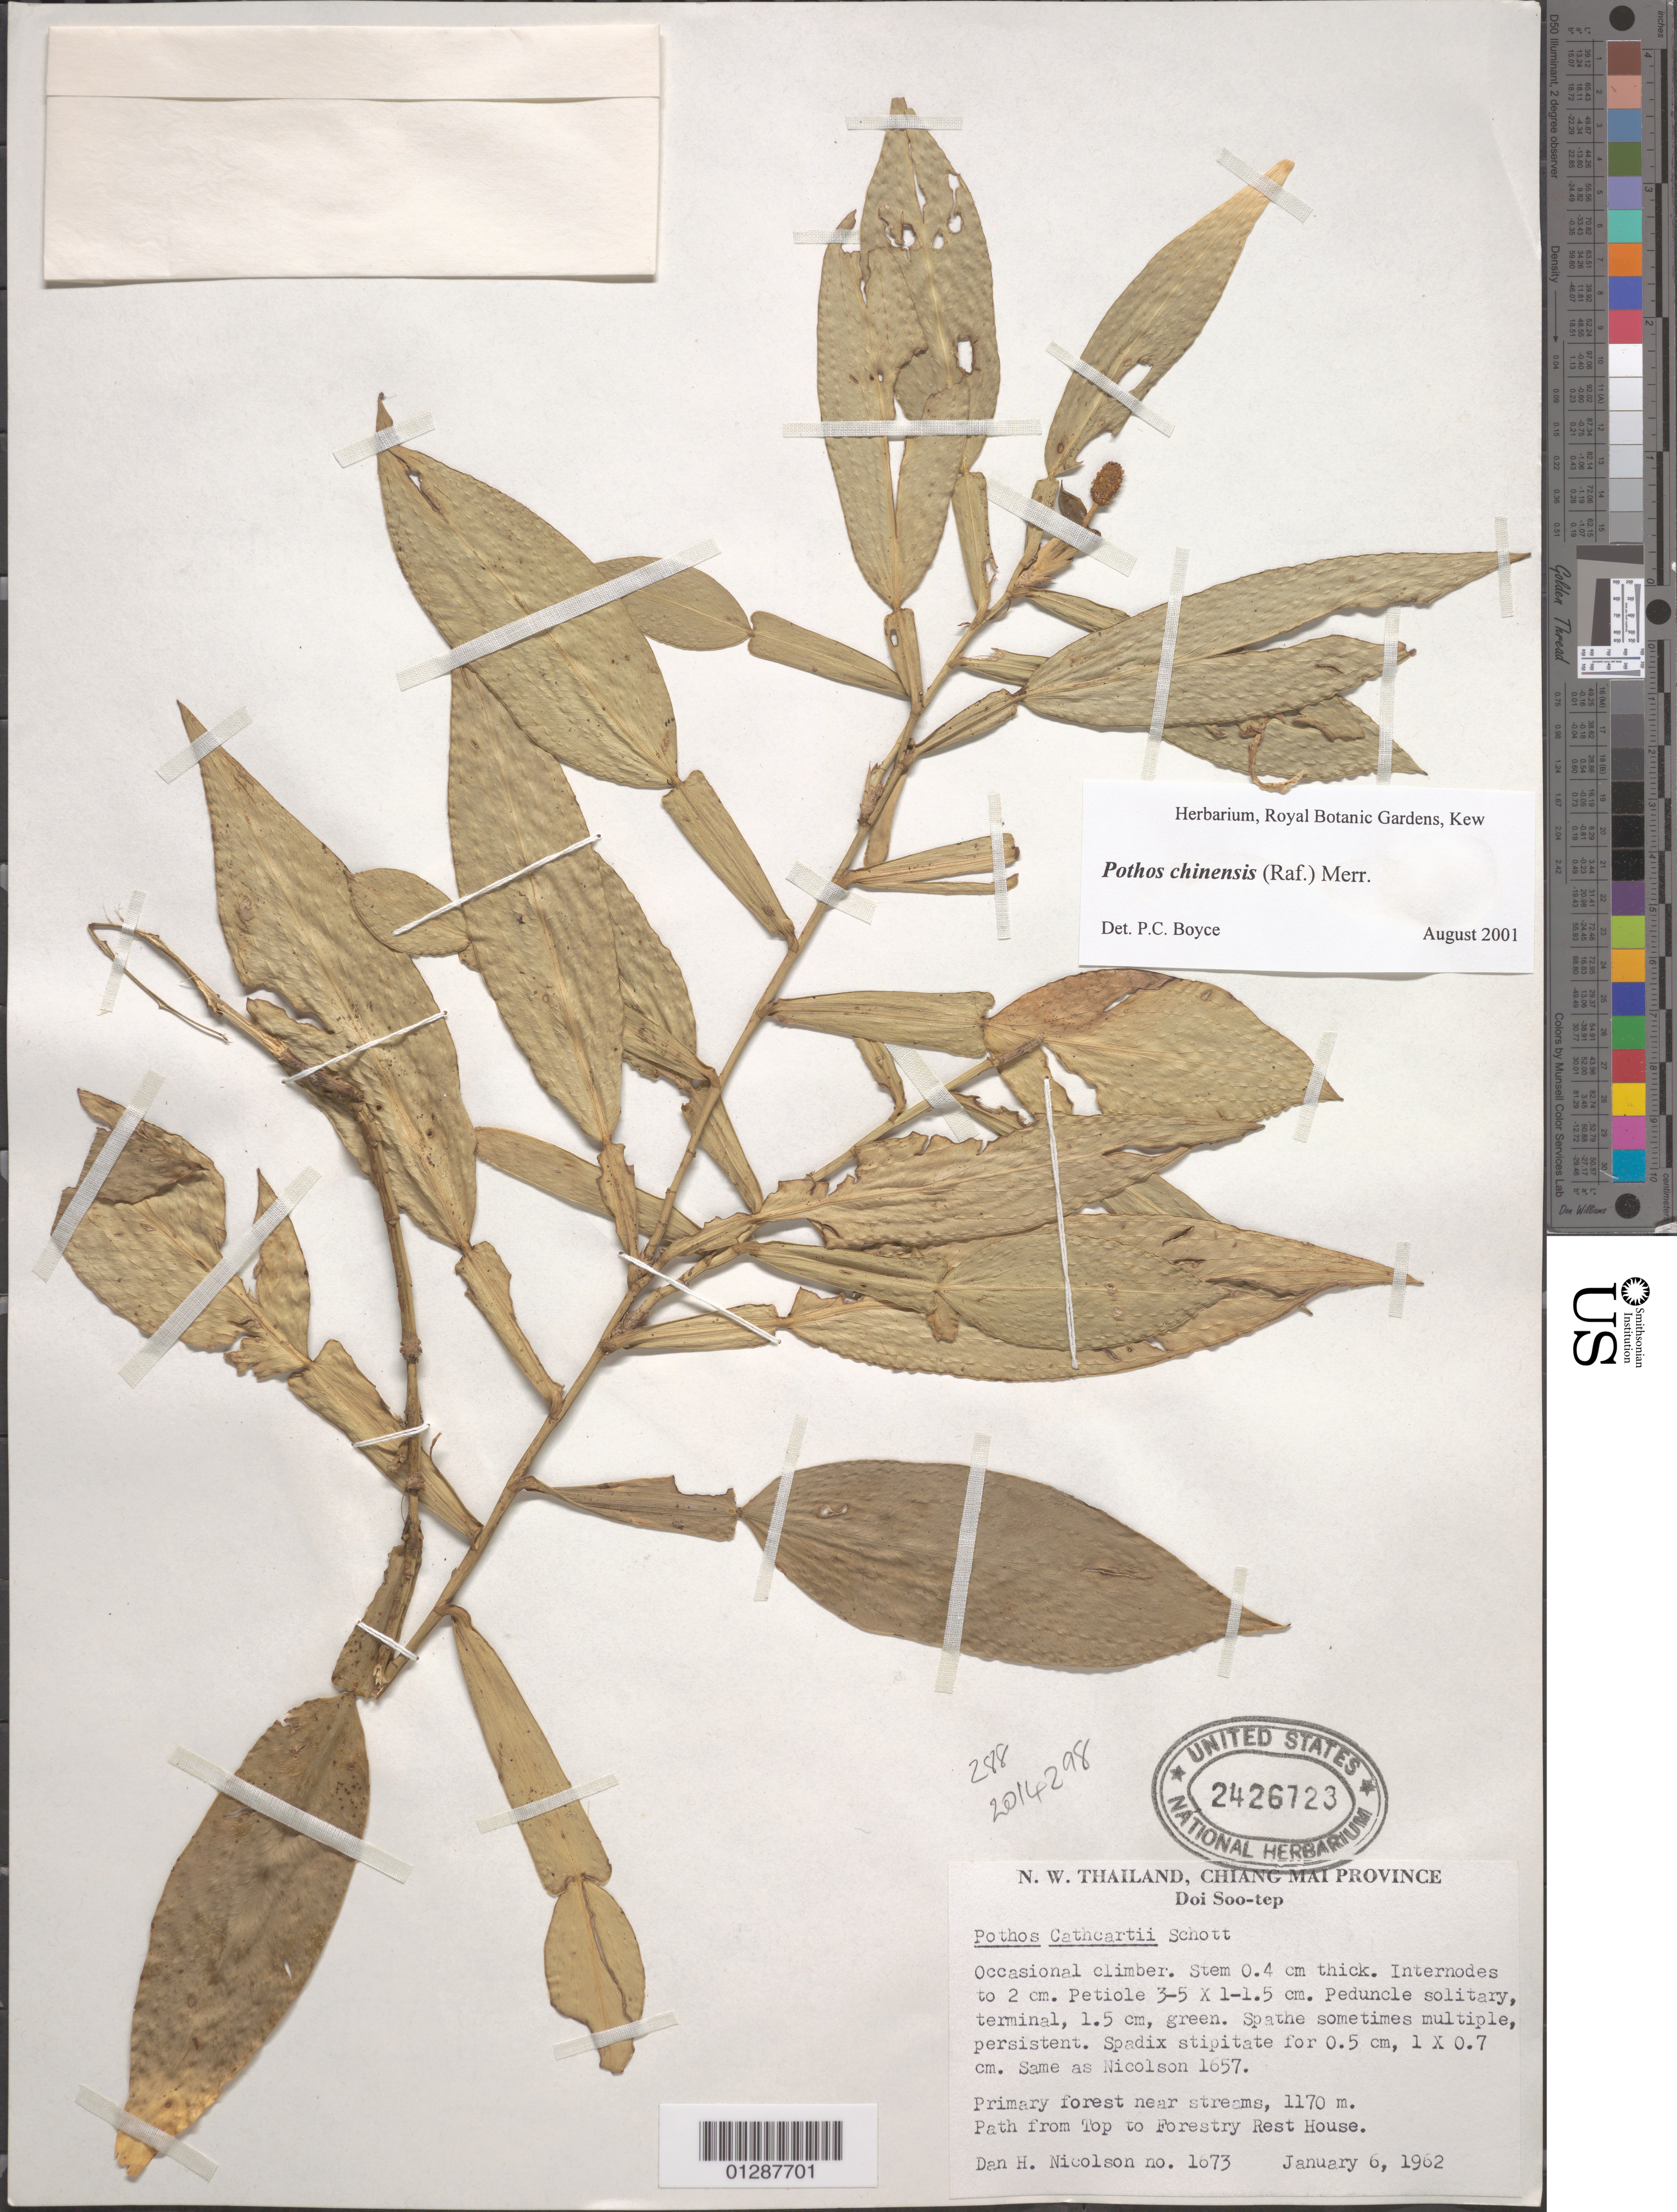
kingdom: Plantae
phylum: Tracheophyta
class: Liliopsida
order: Alismatales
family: Araceae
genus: Pothos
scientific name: Pothos chinensis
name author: (Raf.) Merr.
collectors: D. H. Nicolson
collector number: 1673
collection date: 1962-01-06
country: Thailand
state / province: Chiang Mai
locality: N. W. Thailand. Doi Soo-tep. Path from Top of Forestry Rest House.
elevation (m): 1170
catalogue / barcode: US 2426723